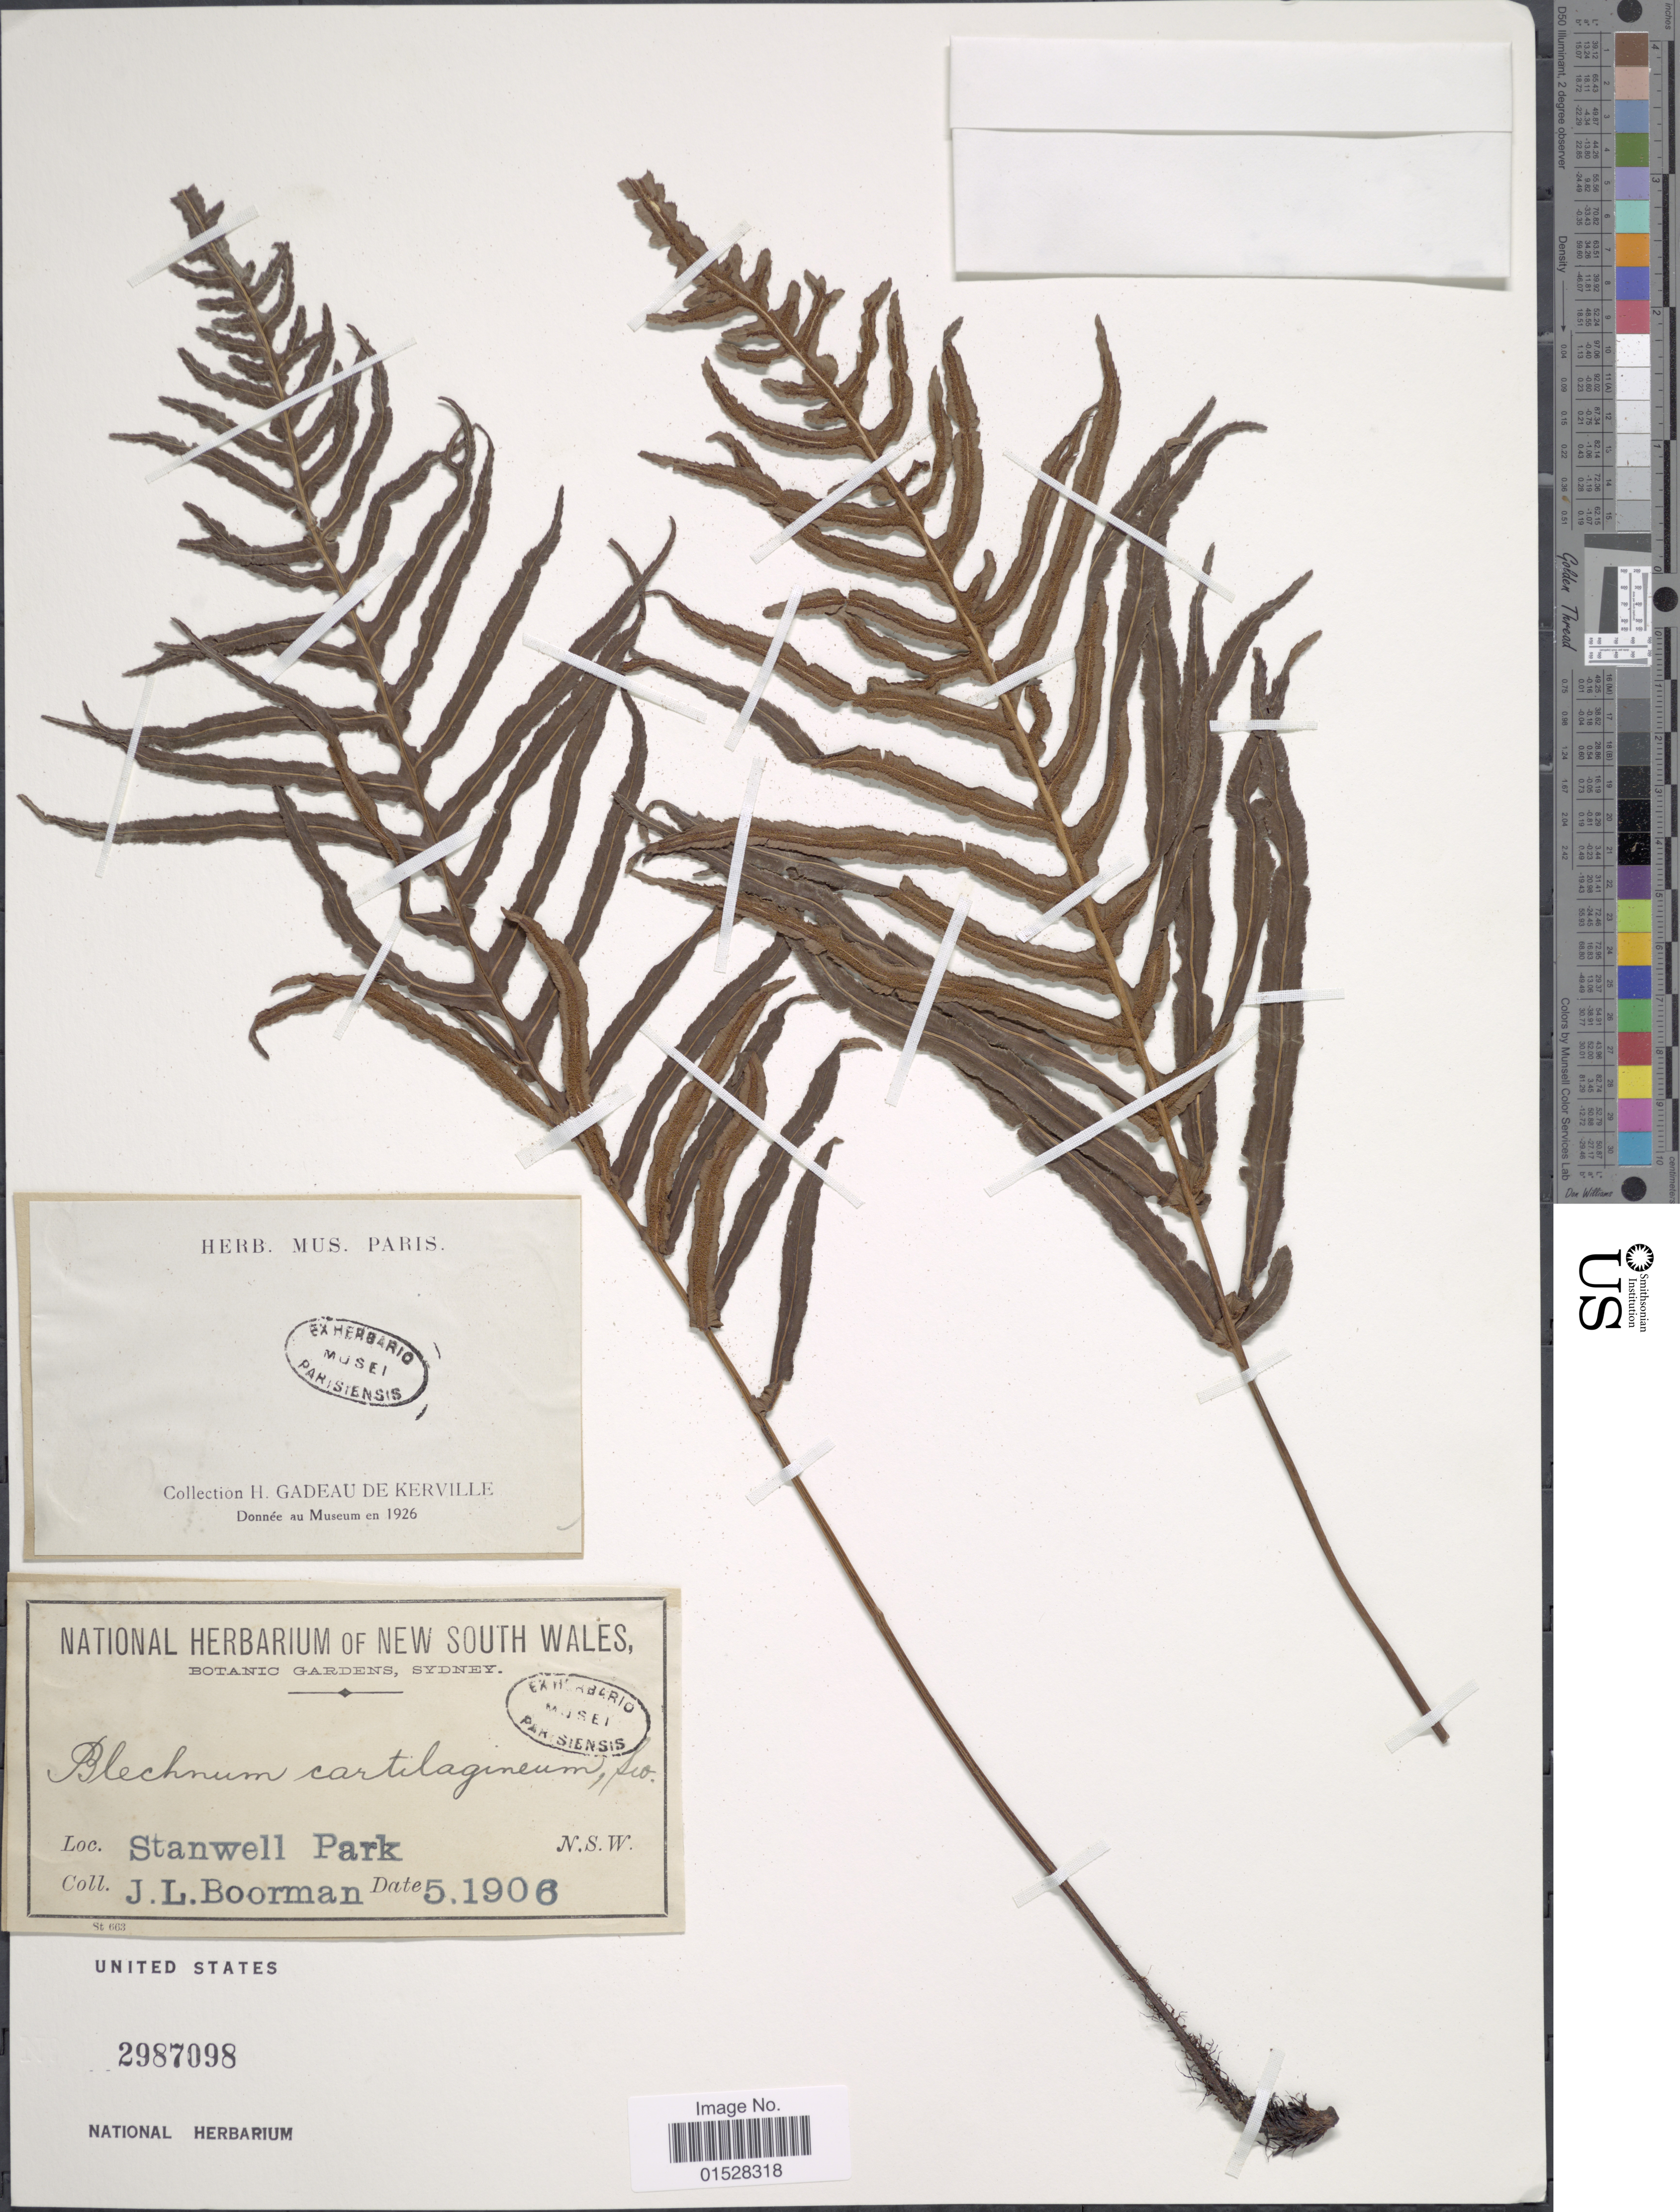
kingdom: Plantae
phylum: Tracheophyta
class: Polypodiopsida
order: Polypodiales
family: Blechnaceae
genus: Blechnum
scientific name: Blechnum cartilagineum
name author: Sw.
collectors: J. Boorman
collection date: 1906-05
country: Australia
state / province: New South Wales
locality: Stanwell Park.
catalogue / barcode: US 2987098